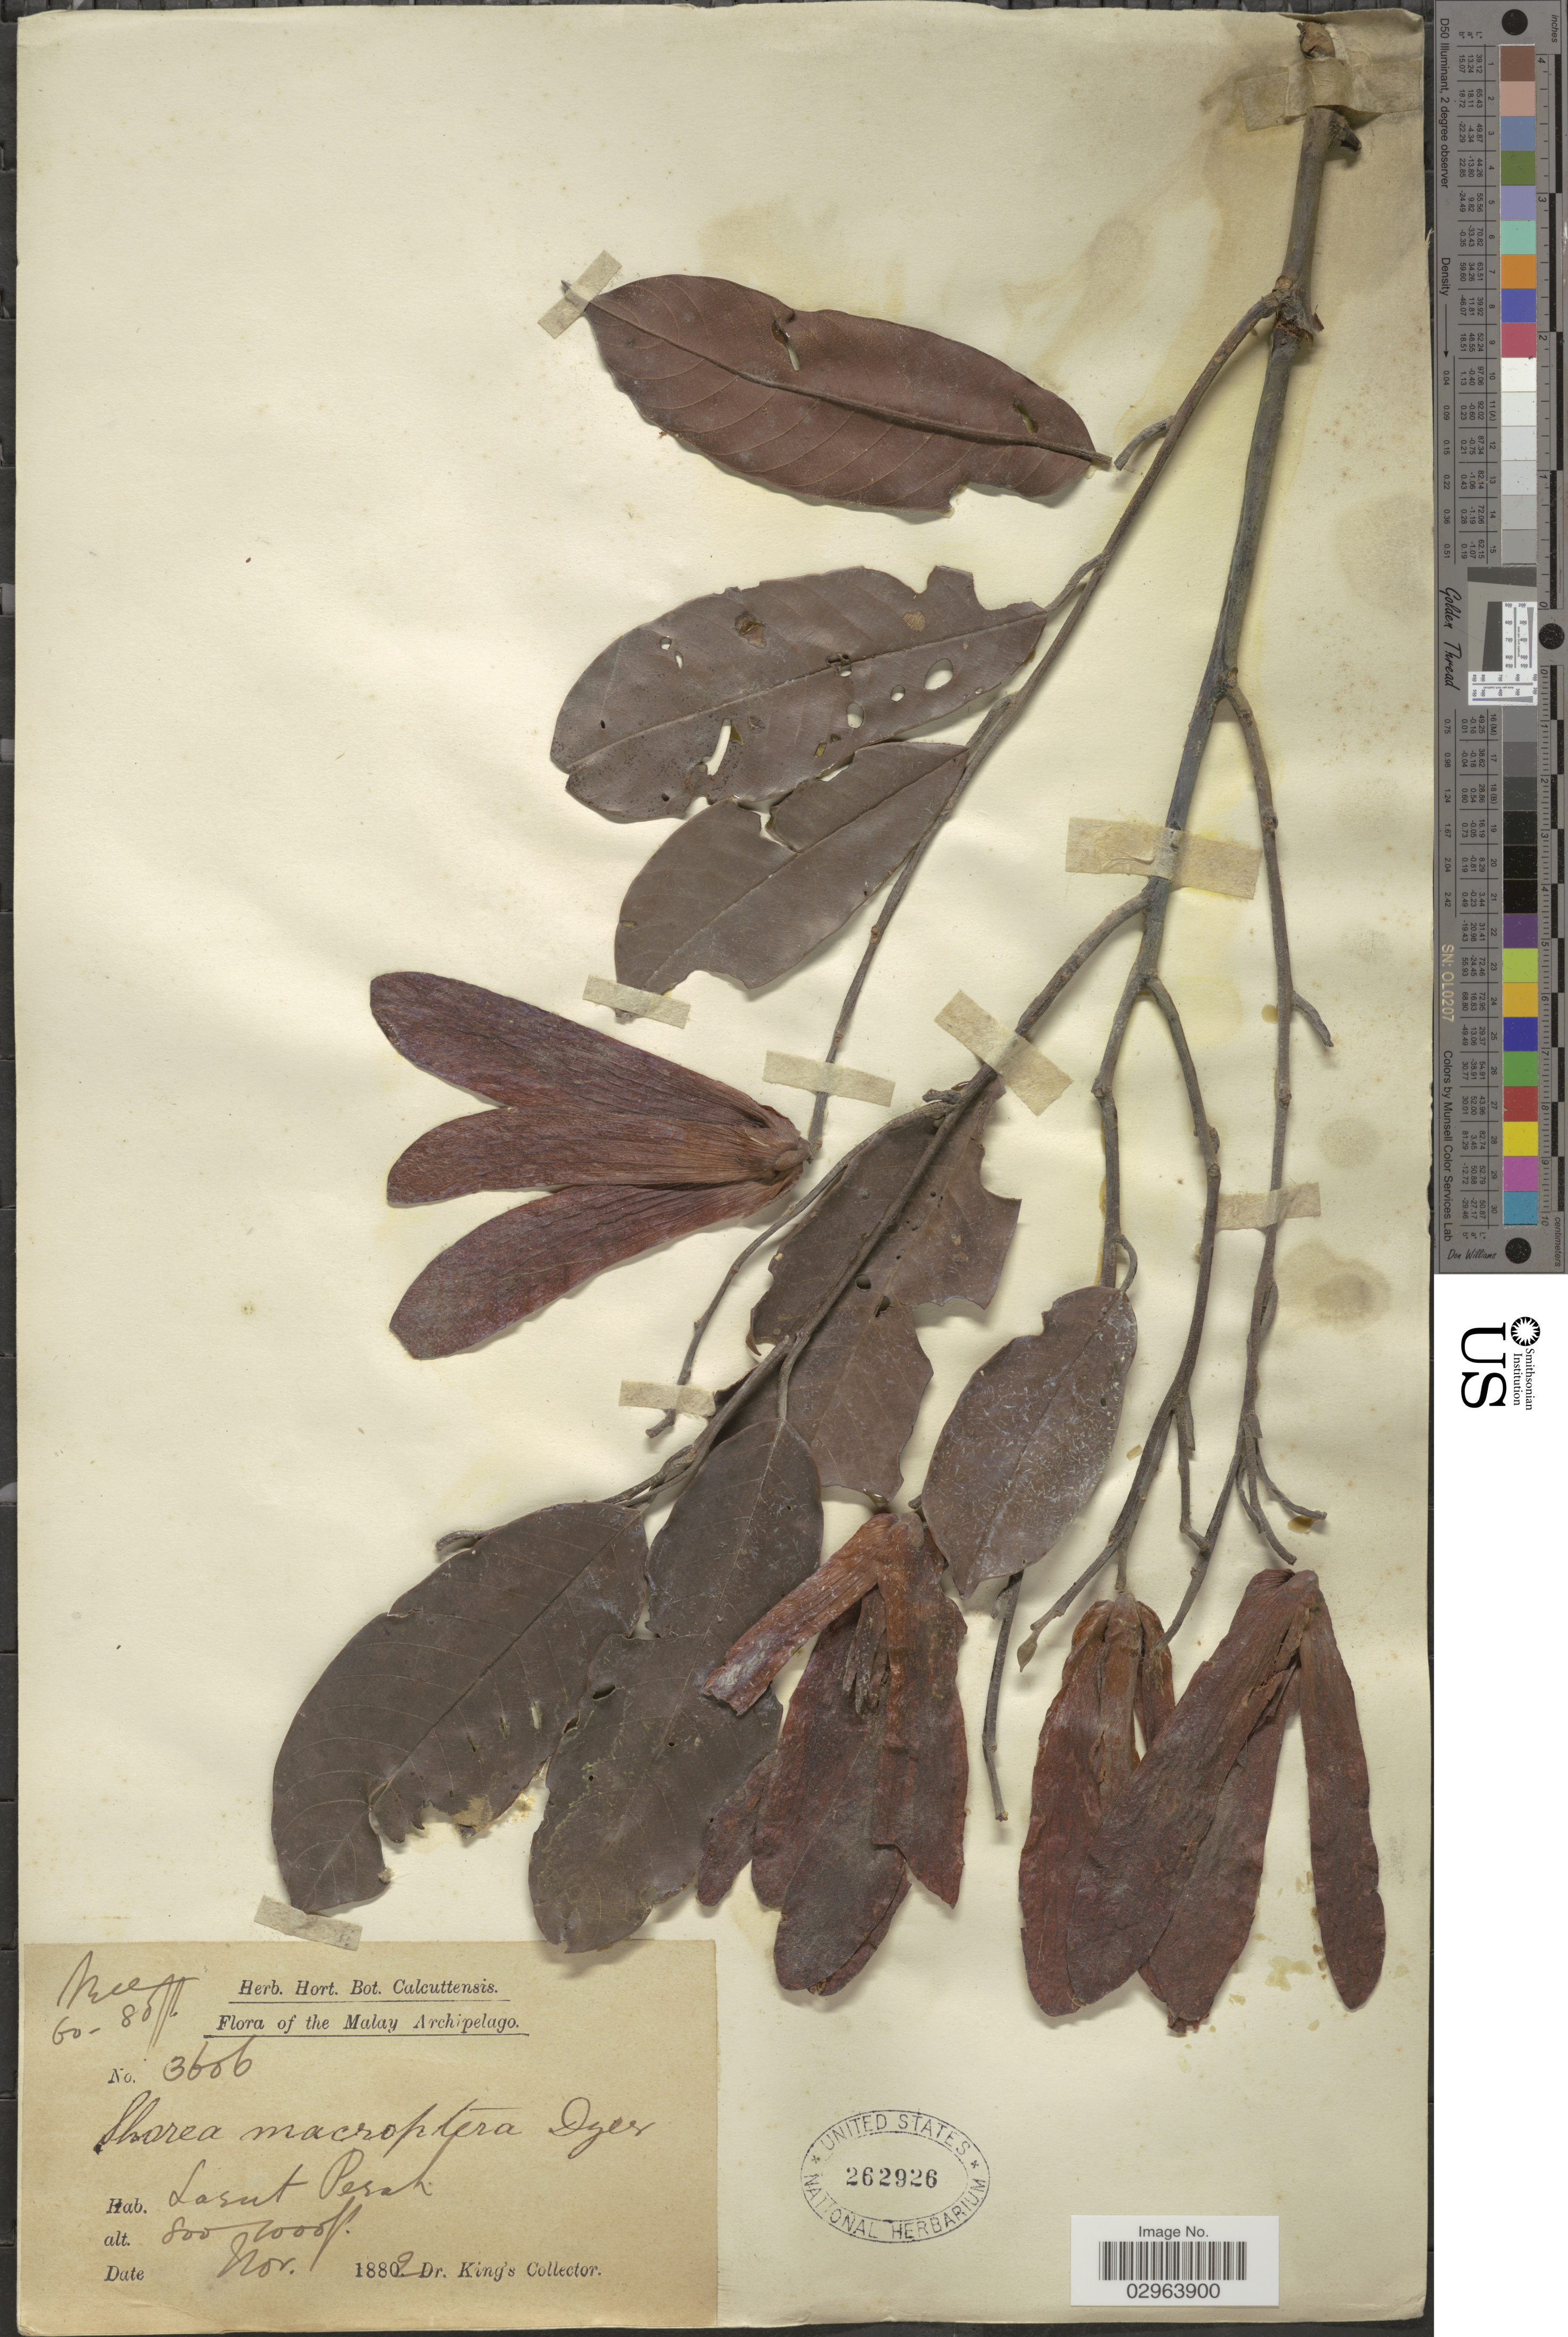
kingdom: Plantae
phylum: Tracheophyta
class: Magnoliopsida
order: Malvales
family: Dipterocarpaceae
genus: Rubroshorea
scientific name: Rubroshorea macroptera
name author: (Dyer) P.S. Ashton & J. Heck.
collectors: Dr. King's collector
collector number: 3606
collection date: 1882-11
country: Malaysia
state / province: Perak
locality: Malay Archipelago. Larut Perak.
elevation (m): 244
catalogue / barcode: US 262926